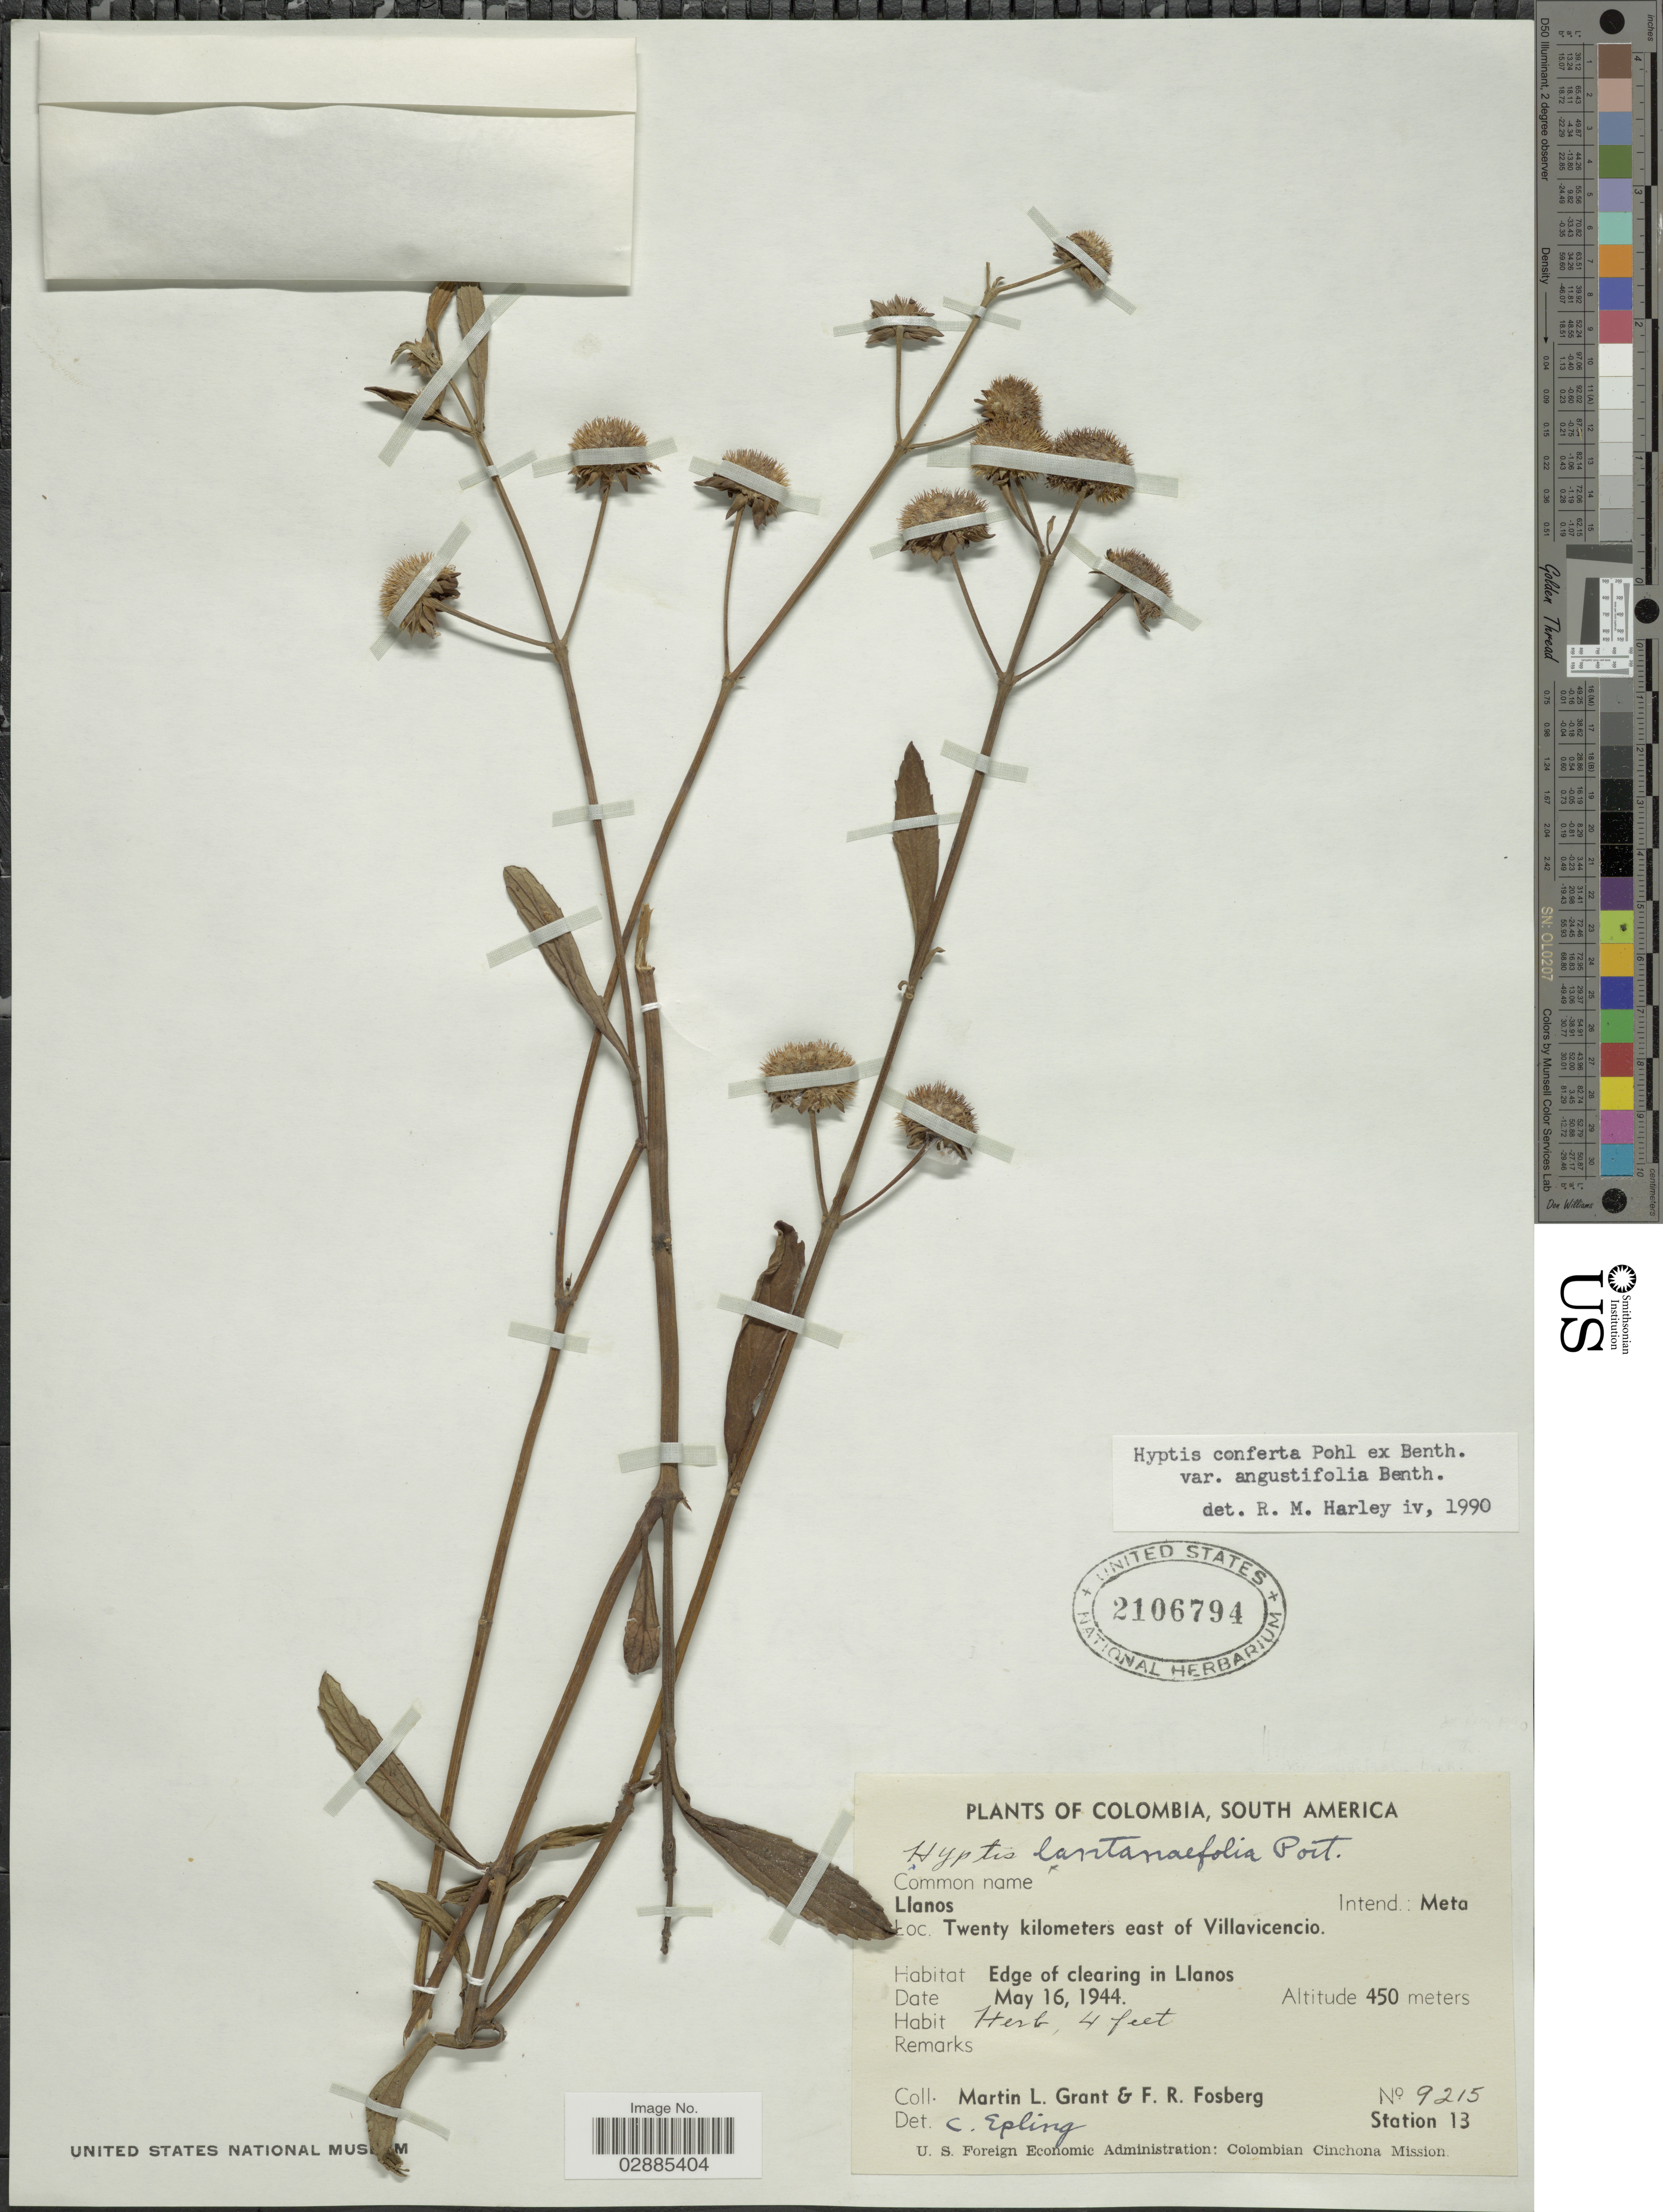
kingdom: Plantae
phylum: Tracheophyta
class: Magnoliopsida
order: Lamiales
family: Lamiaceae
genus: Hyptis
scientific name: Hyptis conferta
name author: Pohl ex Benth.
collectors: M. L. Grant & F. R. Fosberg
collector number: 9215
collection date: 1944-05-16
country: Colombia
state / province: Meta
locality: Intend.: Meta, Twenty kilometers east Villavicencio. Edge of clearing in Llanos. Station 13 [unsure placement].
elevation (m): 450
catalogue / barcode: US 2106794